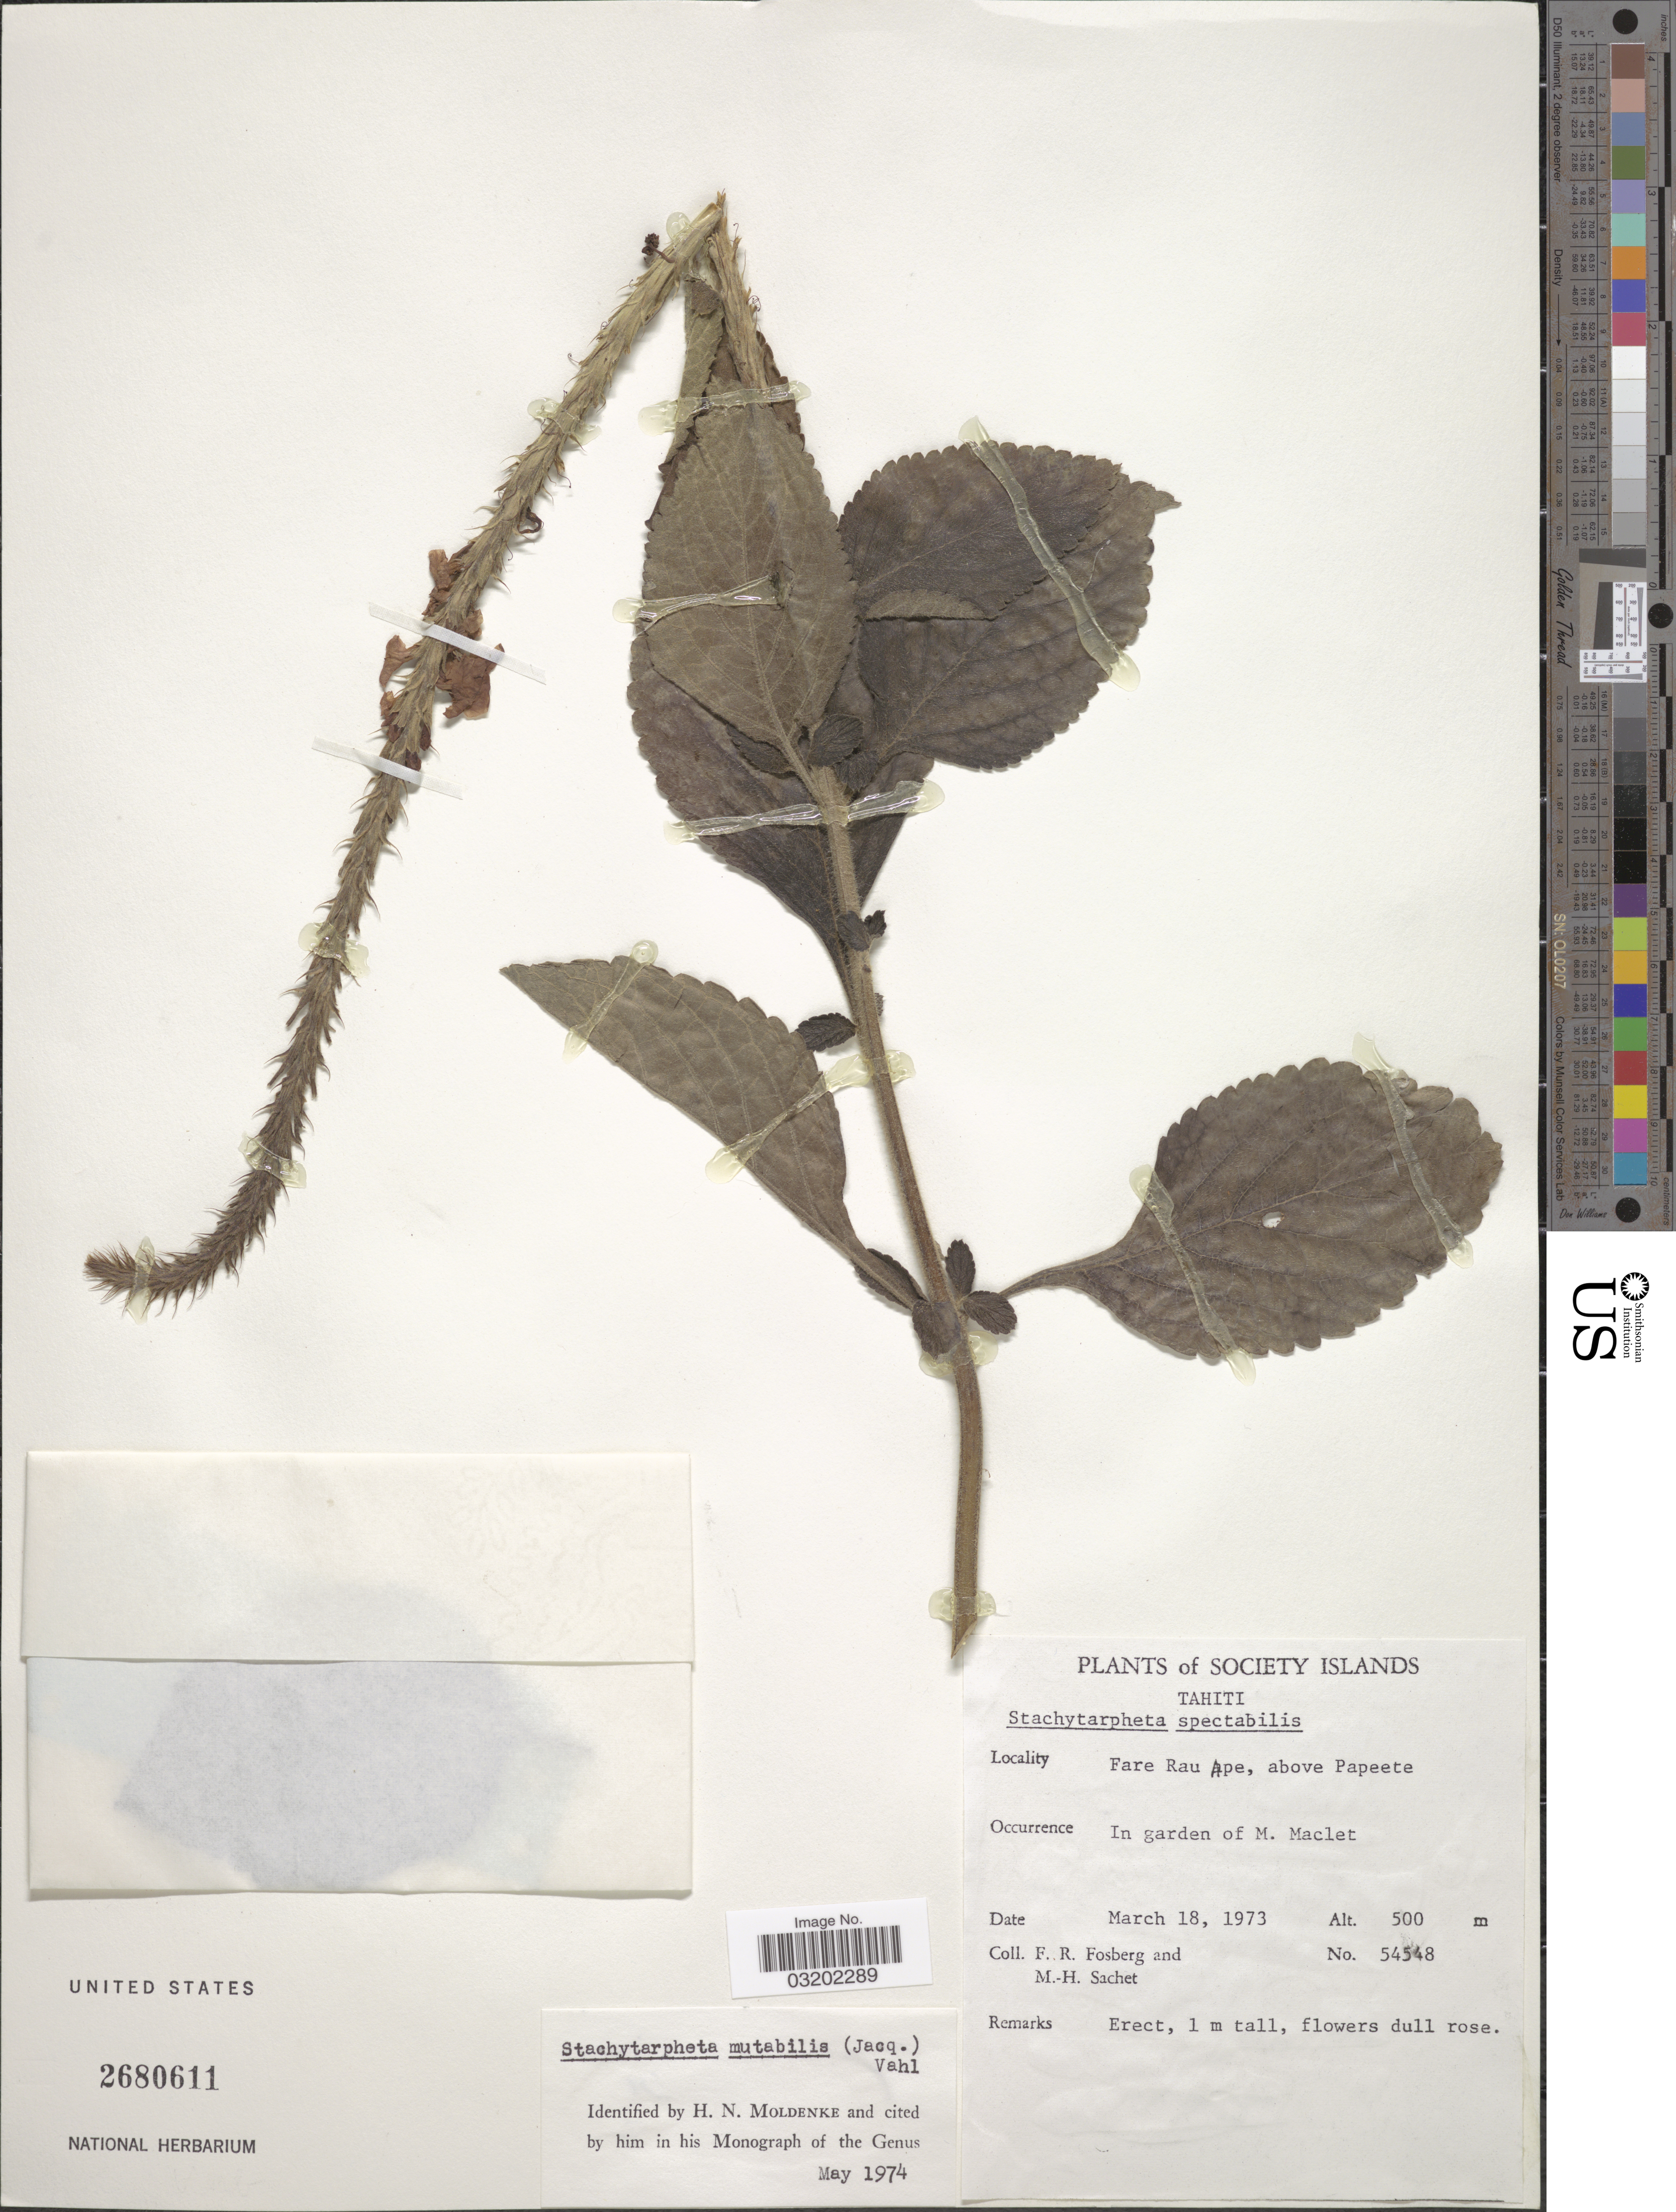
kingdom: Plantae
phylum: Tracheophyta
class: Magnoliopsida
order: Lamiales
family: Verbenaceae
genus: Stachytarpheta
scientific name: Stachytarpheta mutabilis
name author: (Jacq.) Vahl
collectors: F. R. Fosberg & M.-H. Sachet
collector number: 54548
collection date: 1973-03-18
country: French Polynesia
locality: Society Islands. Tahiti. Fare Rau Ape, above Papeete. In garden of M. Maclet.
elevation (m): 500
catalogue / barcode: US 2680611